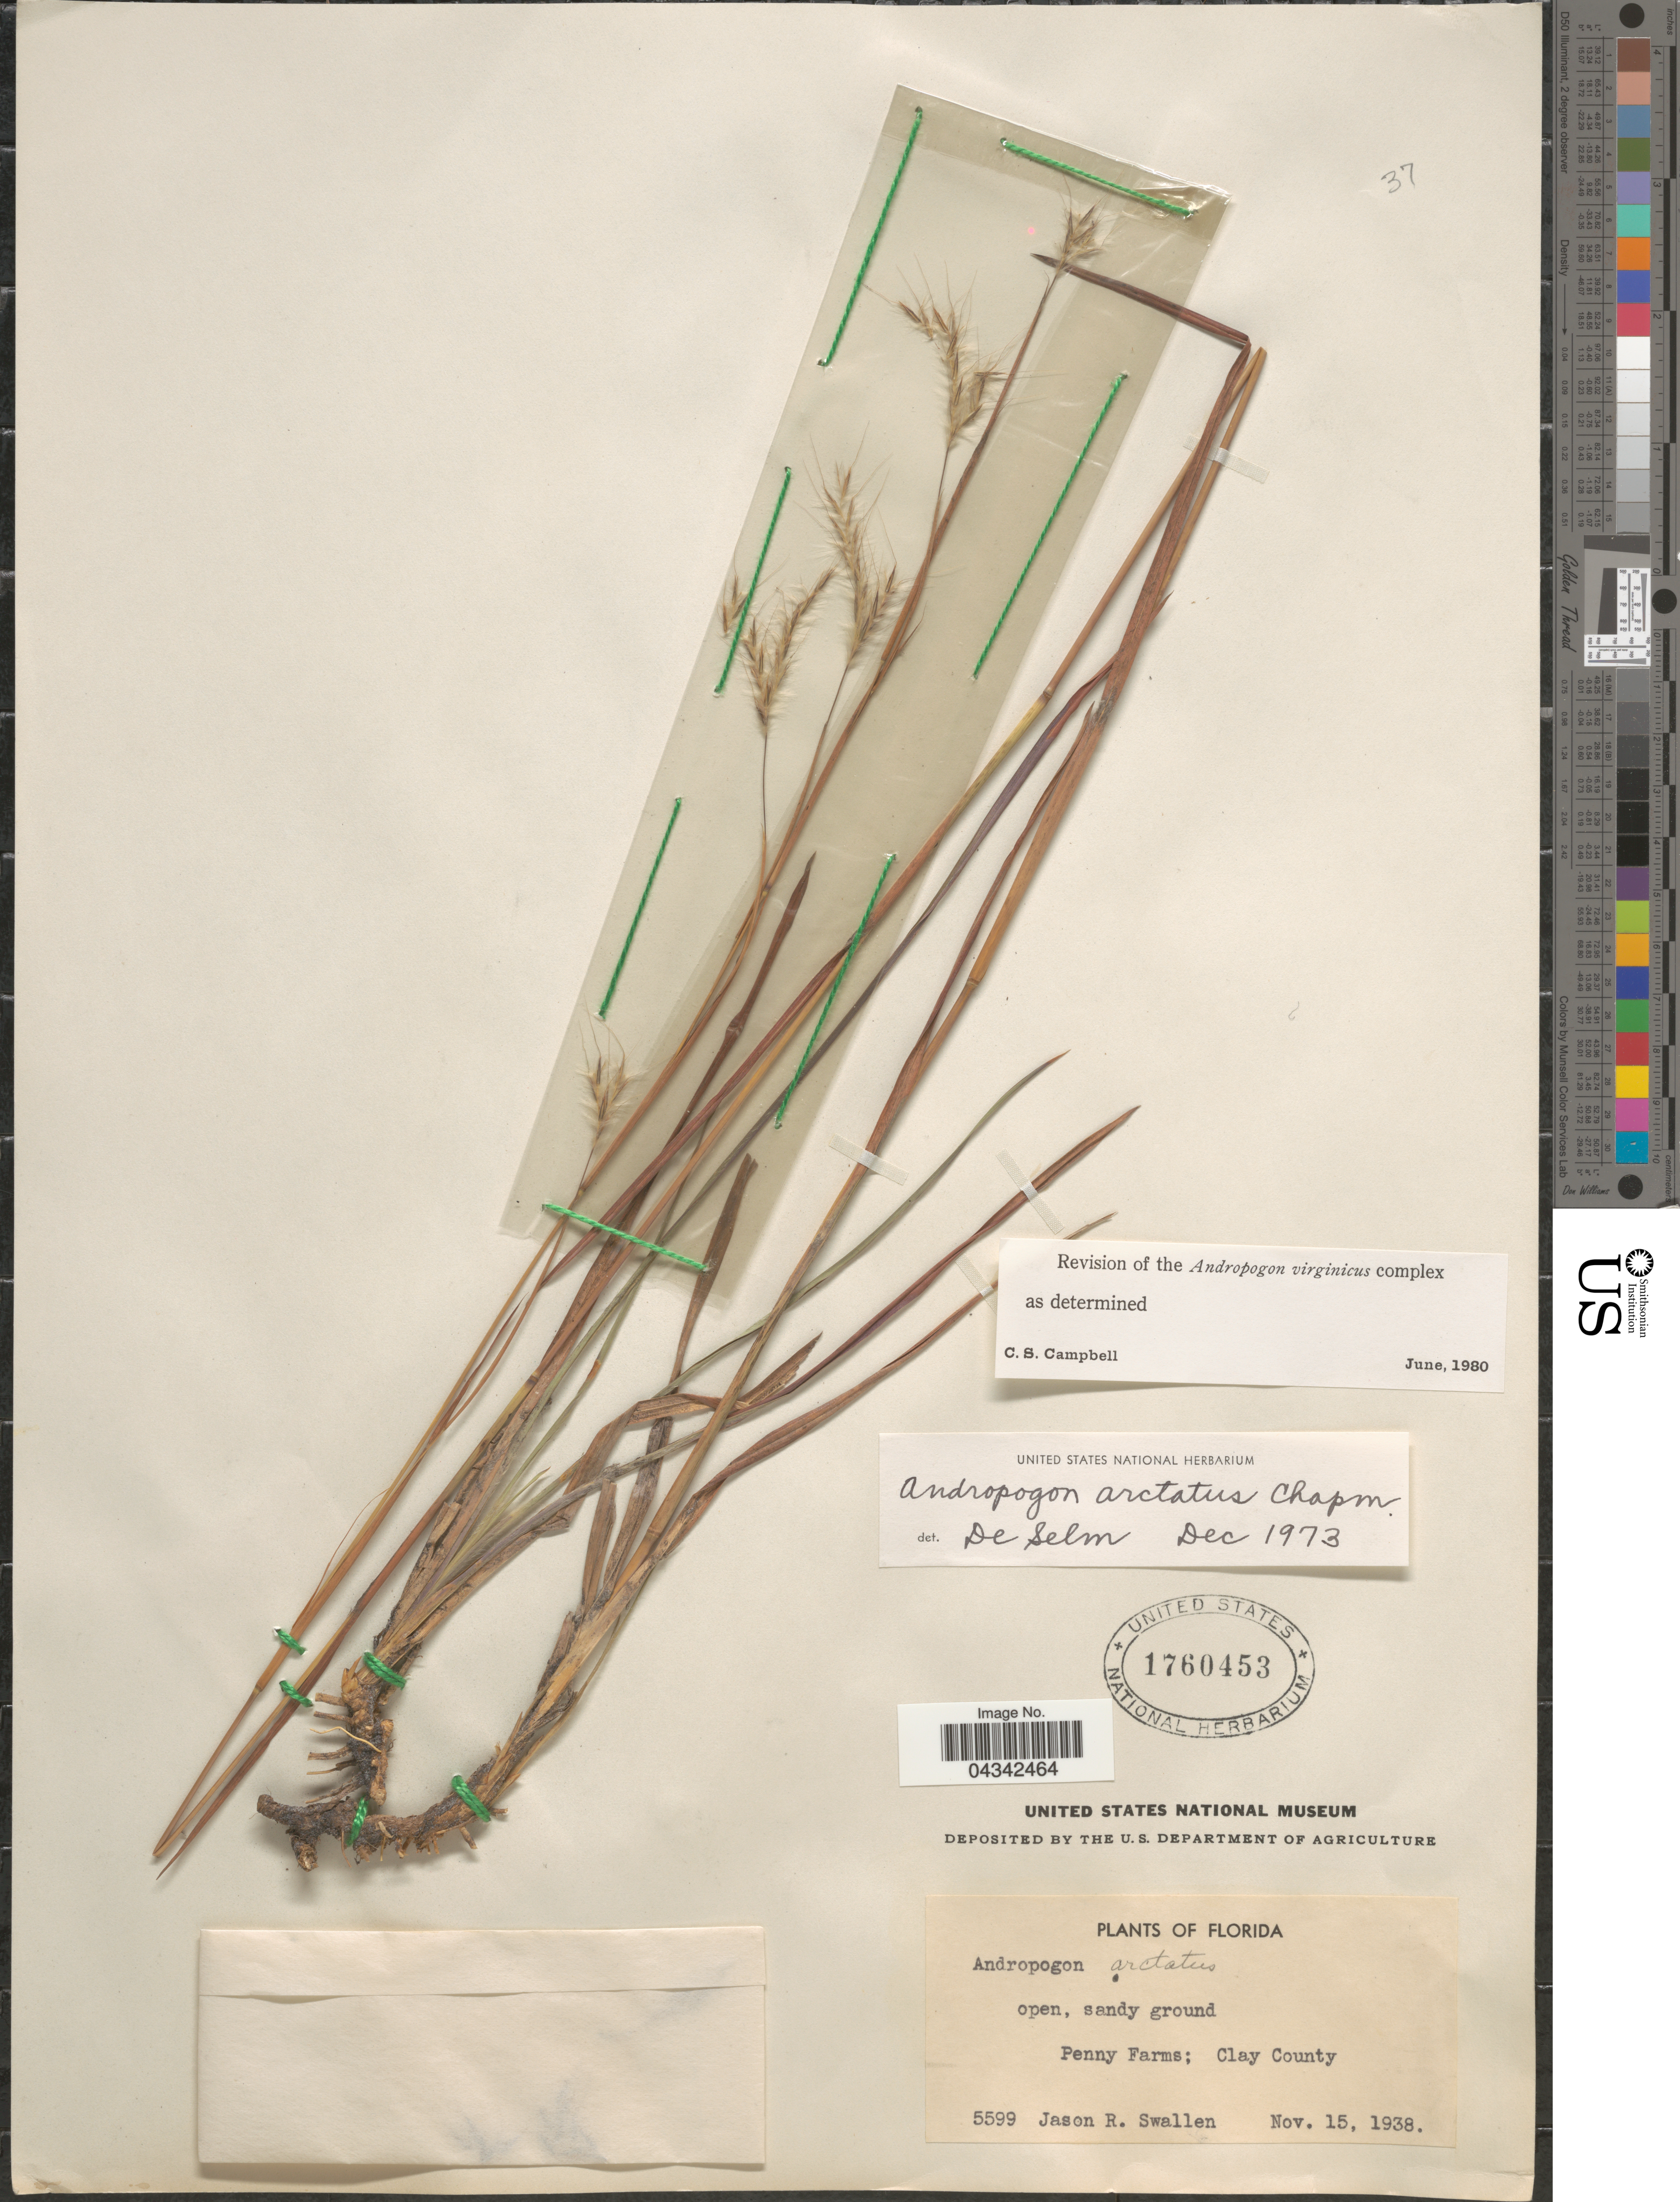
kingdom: Plantae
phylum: Tracheophyta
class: Liliopsida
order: Poales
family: Poaceae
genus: Andropogon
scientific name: Andropogon arctatus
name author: Chapm.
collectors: J. R. Swallen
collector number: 5599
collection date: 1938-11-15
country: United States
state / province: Florida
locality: Penny Farms; Clay County.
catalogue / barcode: US 1760453